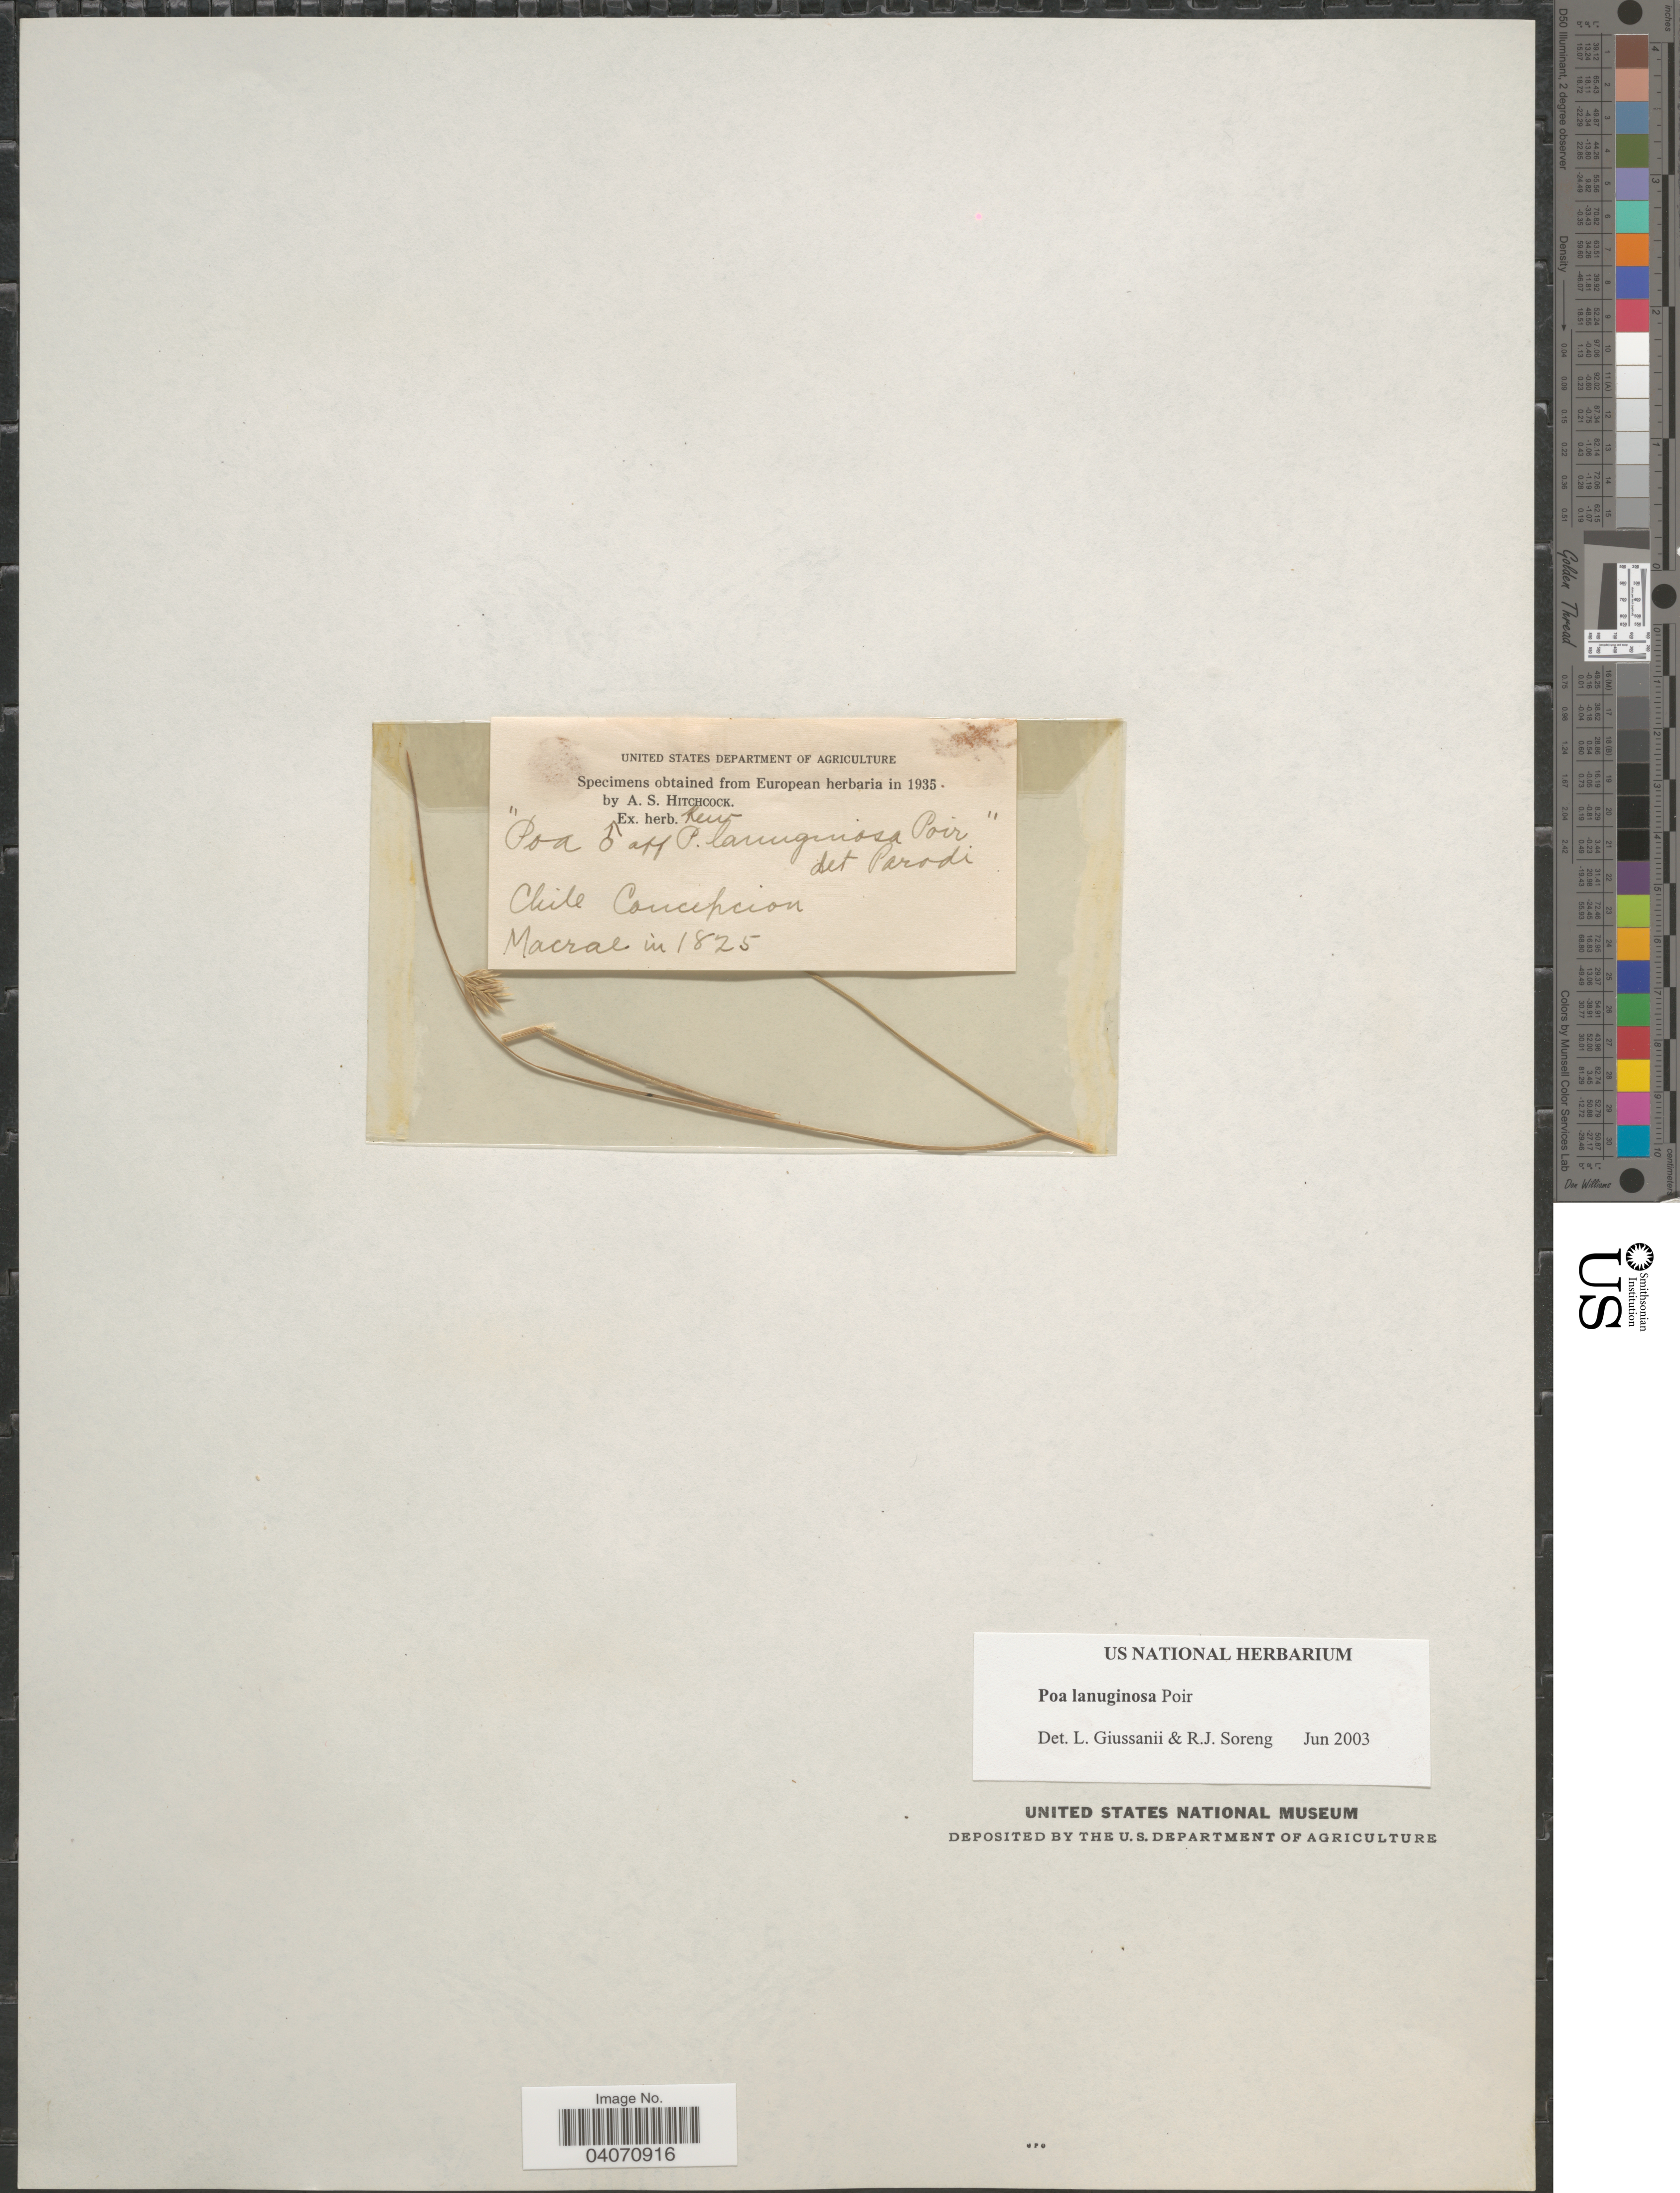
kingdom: Plantae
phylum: Tracheophyta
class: Liliopsida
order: Poales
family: Poaceae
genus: Poa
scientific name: Poa lanuginosa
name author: Poir.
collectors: Macrae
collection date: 1825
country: Chile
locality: Concepcion.